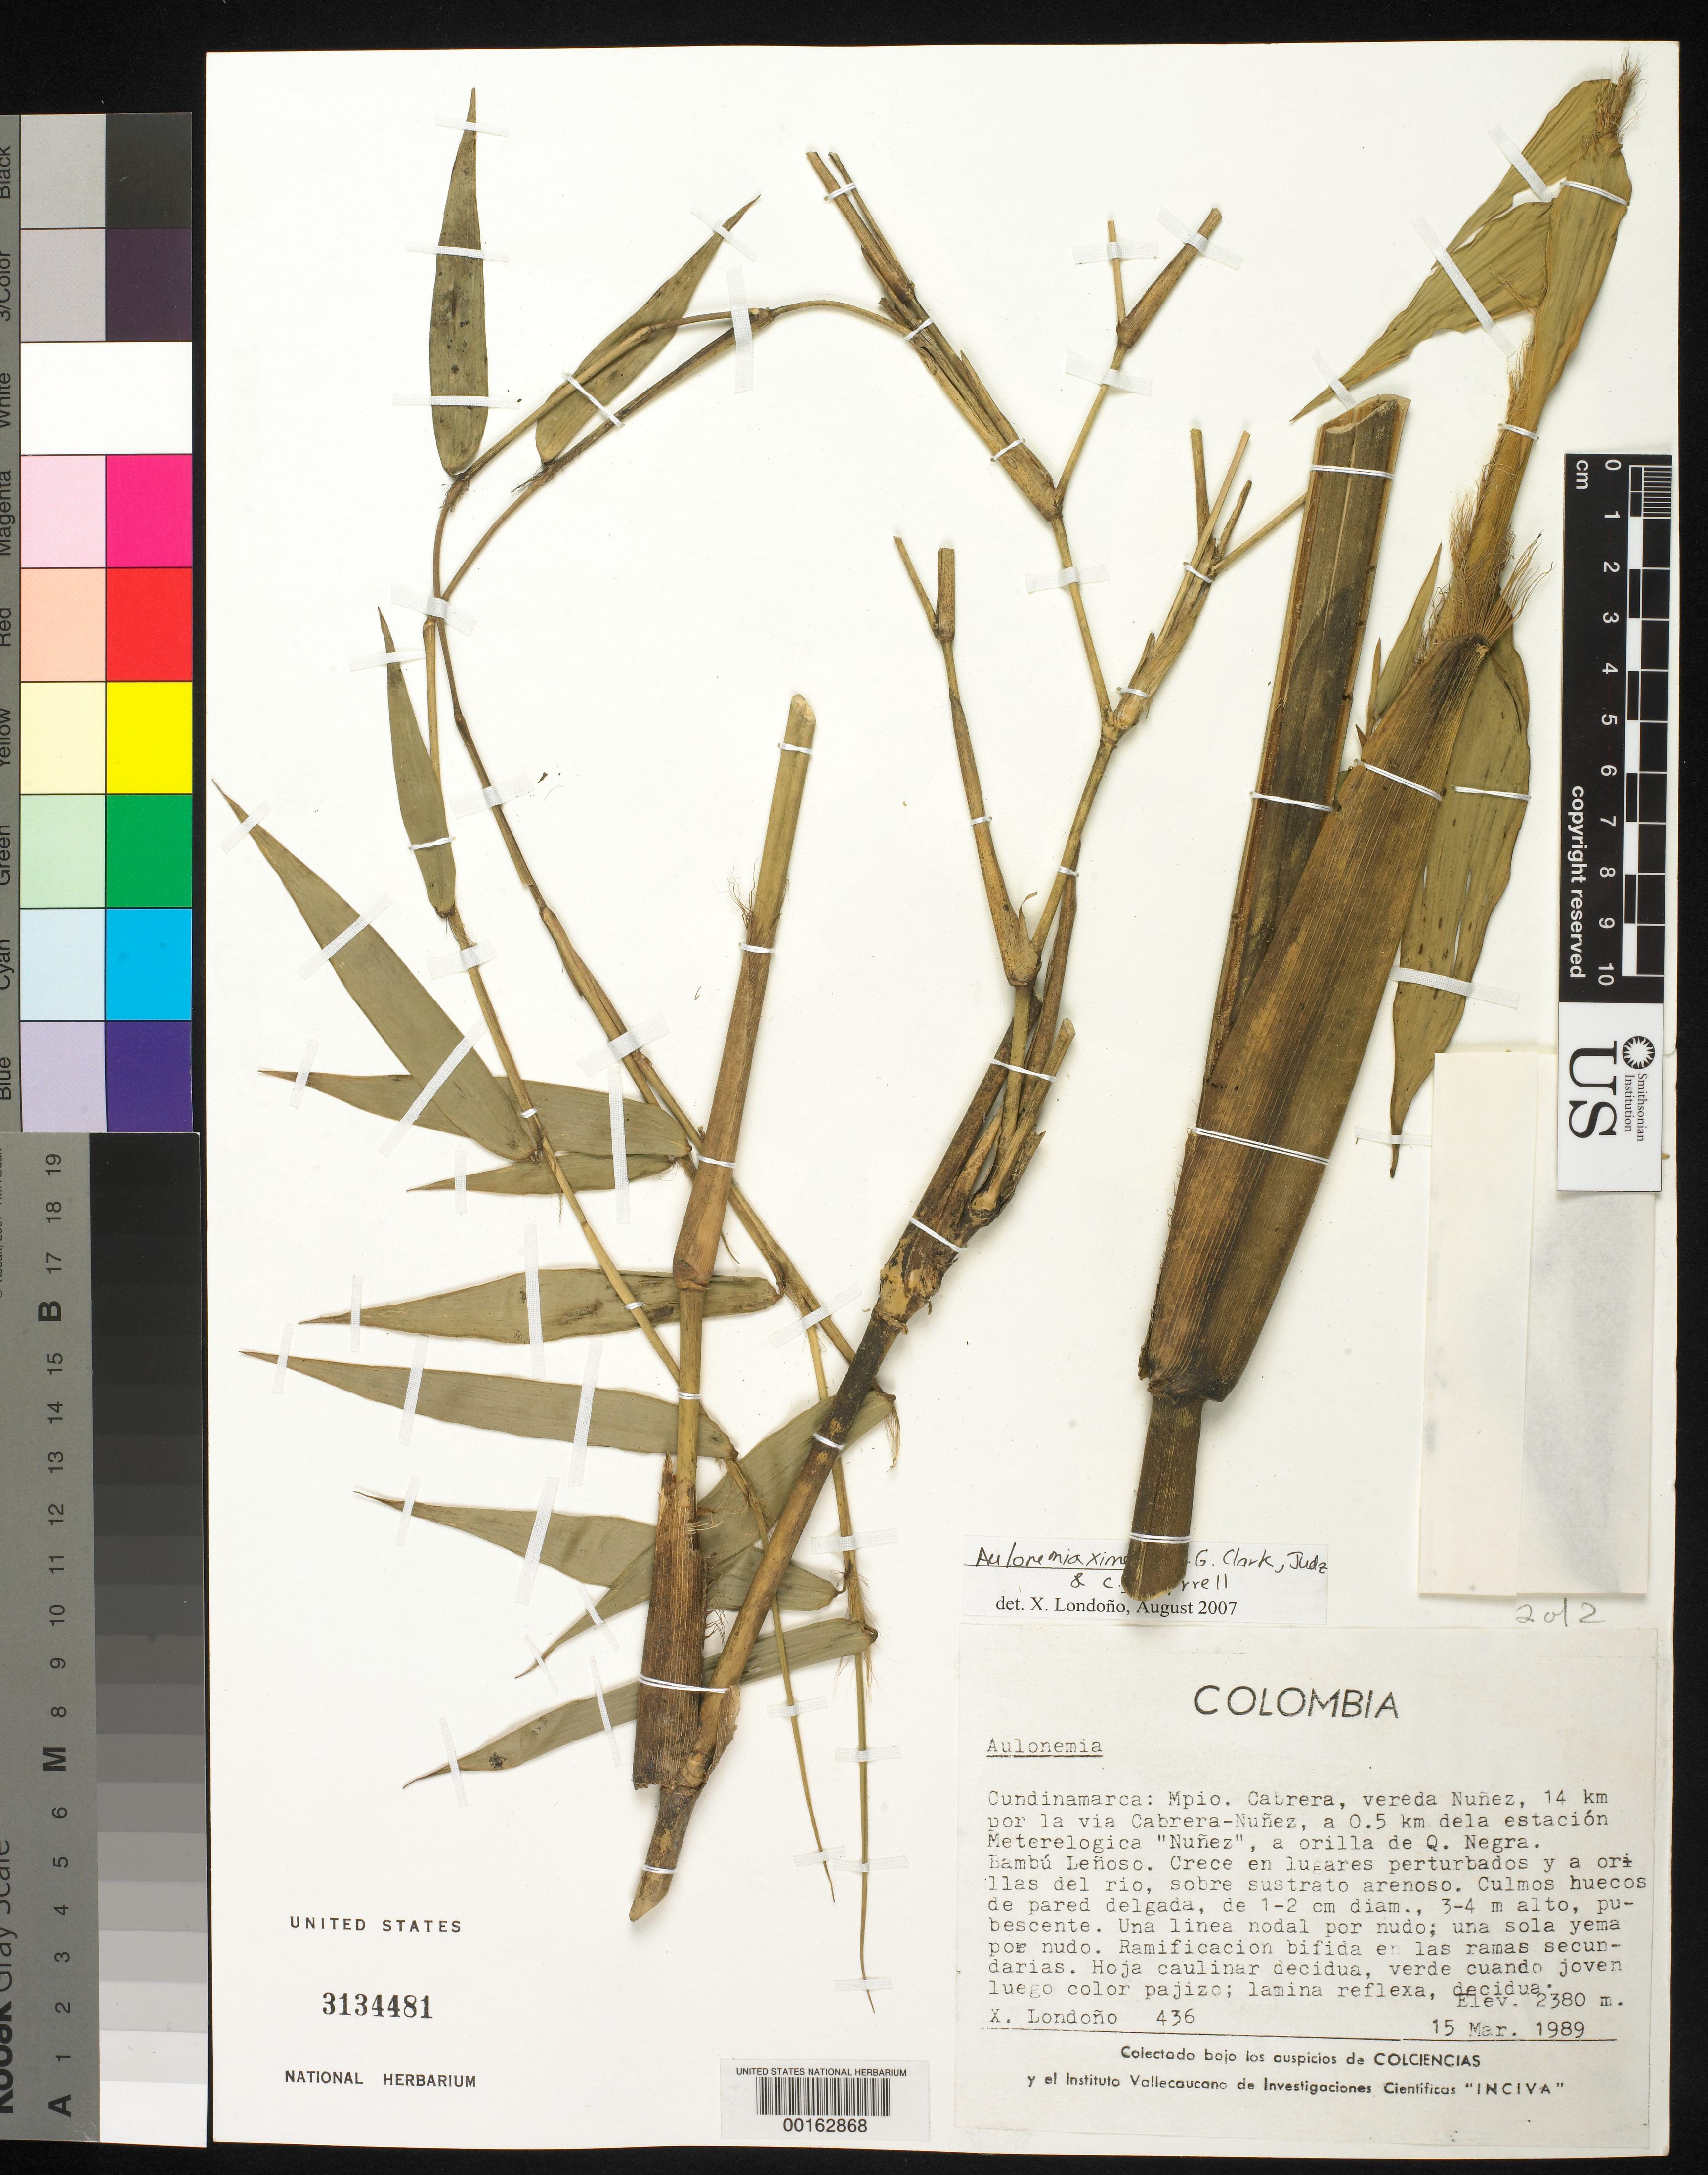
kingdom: Plantae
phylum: Tracheophyta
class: Liliopsida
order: Poales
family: Poaceae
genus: Aulonemia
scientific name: Aulonemia ximenae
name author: L.G. Clark et al.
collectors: X. Londoño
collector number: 436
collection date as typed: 15 Mar 1989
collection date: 1989-03-15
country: Colombia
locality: Cabrera-Nunez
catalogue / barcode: US 3134481